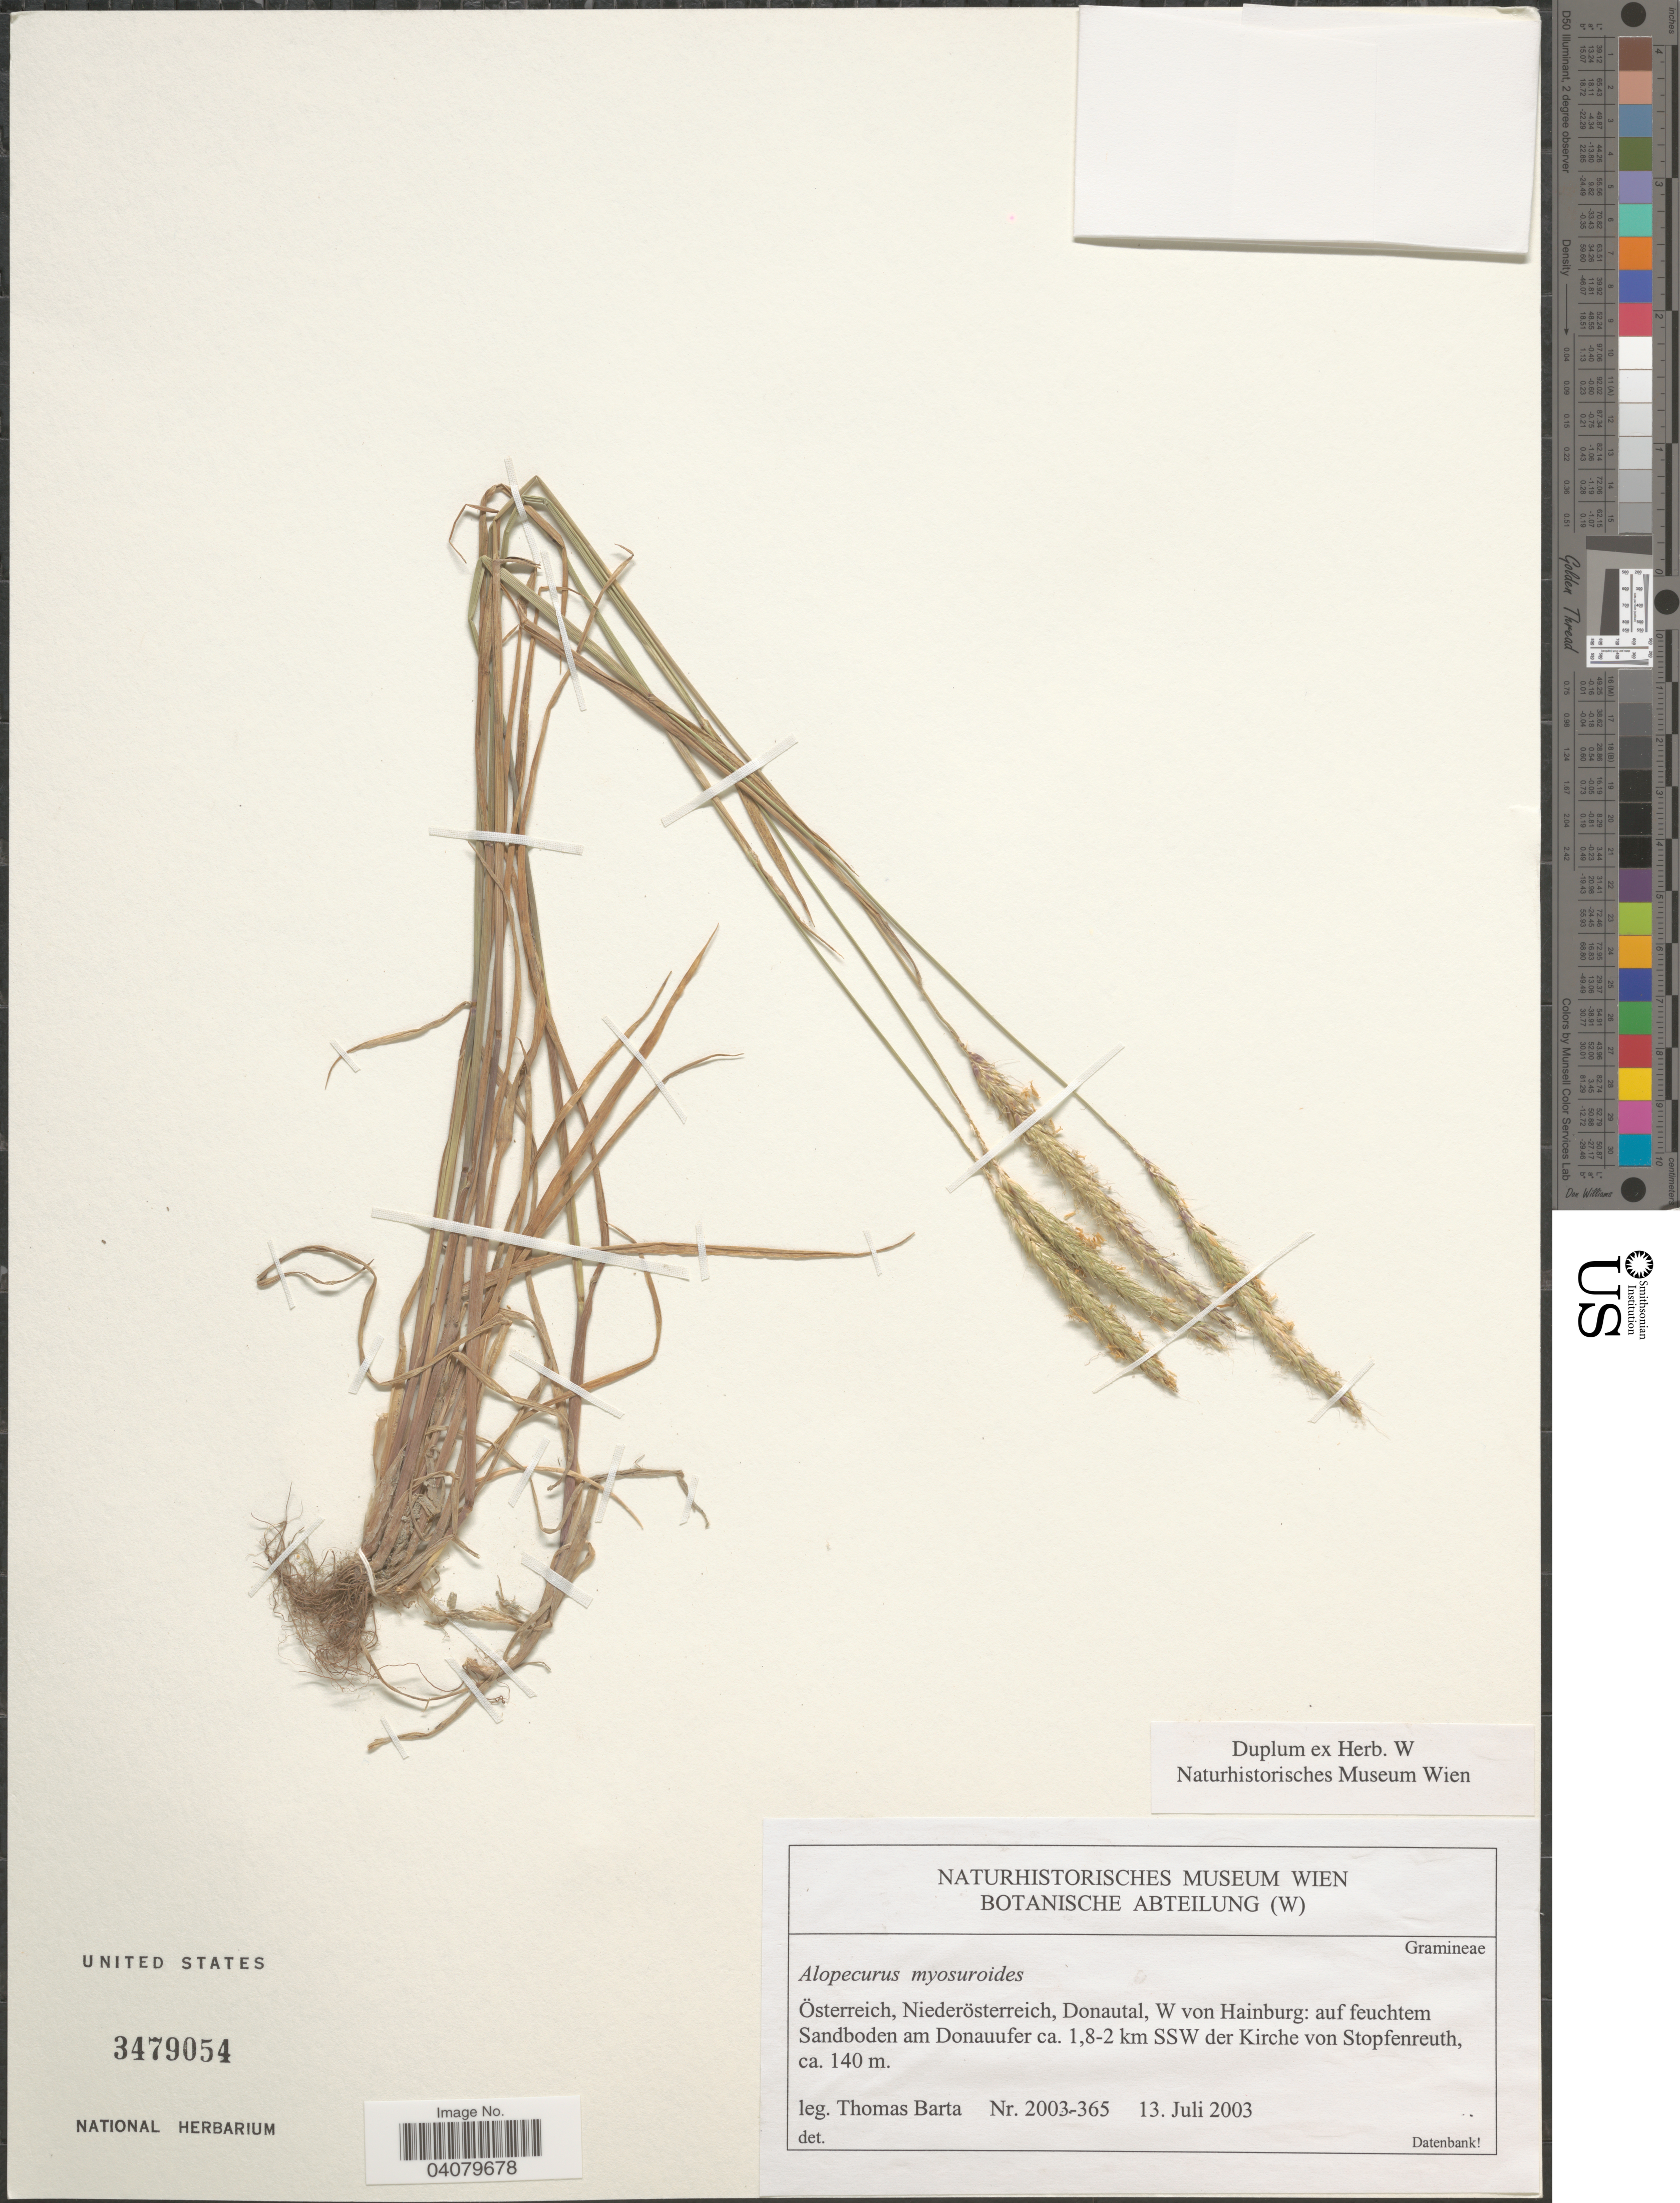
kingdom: Plantae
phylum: Tracheophyta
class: Liliopsida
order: Poales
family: Poaceae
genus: Alopecurus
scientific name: Alopecurus myosuroides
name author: Huds.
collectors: T. Barta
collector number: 2003-365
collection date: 2003-07-13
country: Austria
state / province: Niederosterreich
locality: Osterreich, Donautal, W von Hainburg: auf feuchtem Sandboden am Donauufer ca. 1,8-2 km SSW der Kirche von Stopfenreuth.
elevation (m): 140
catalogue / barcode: US 3479054